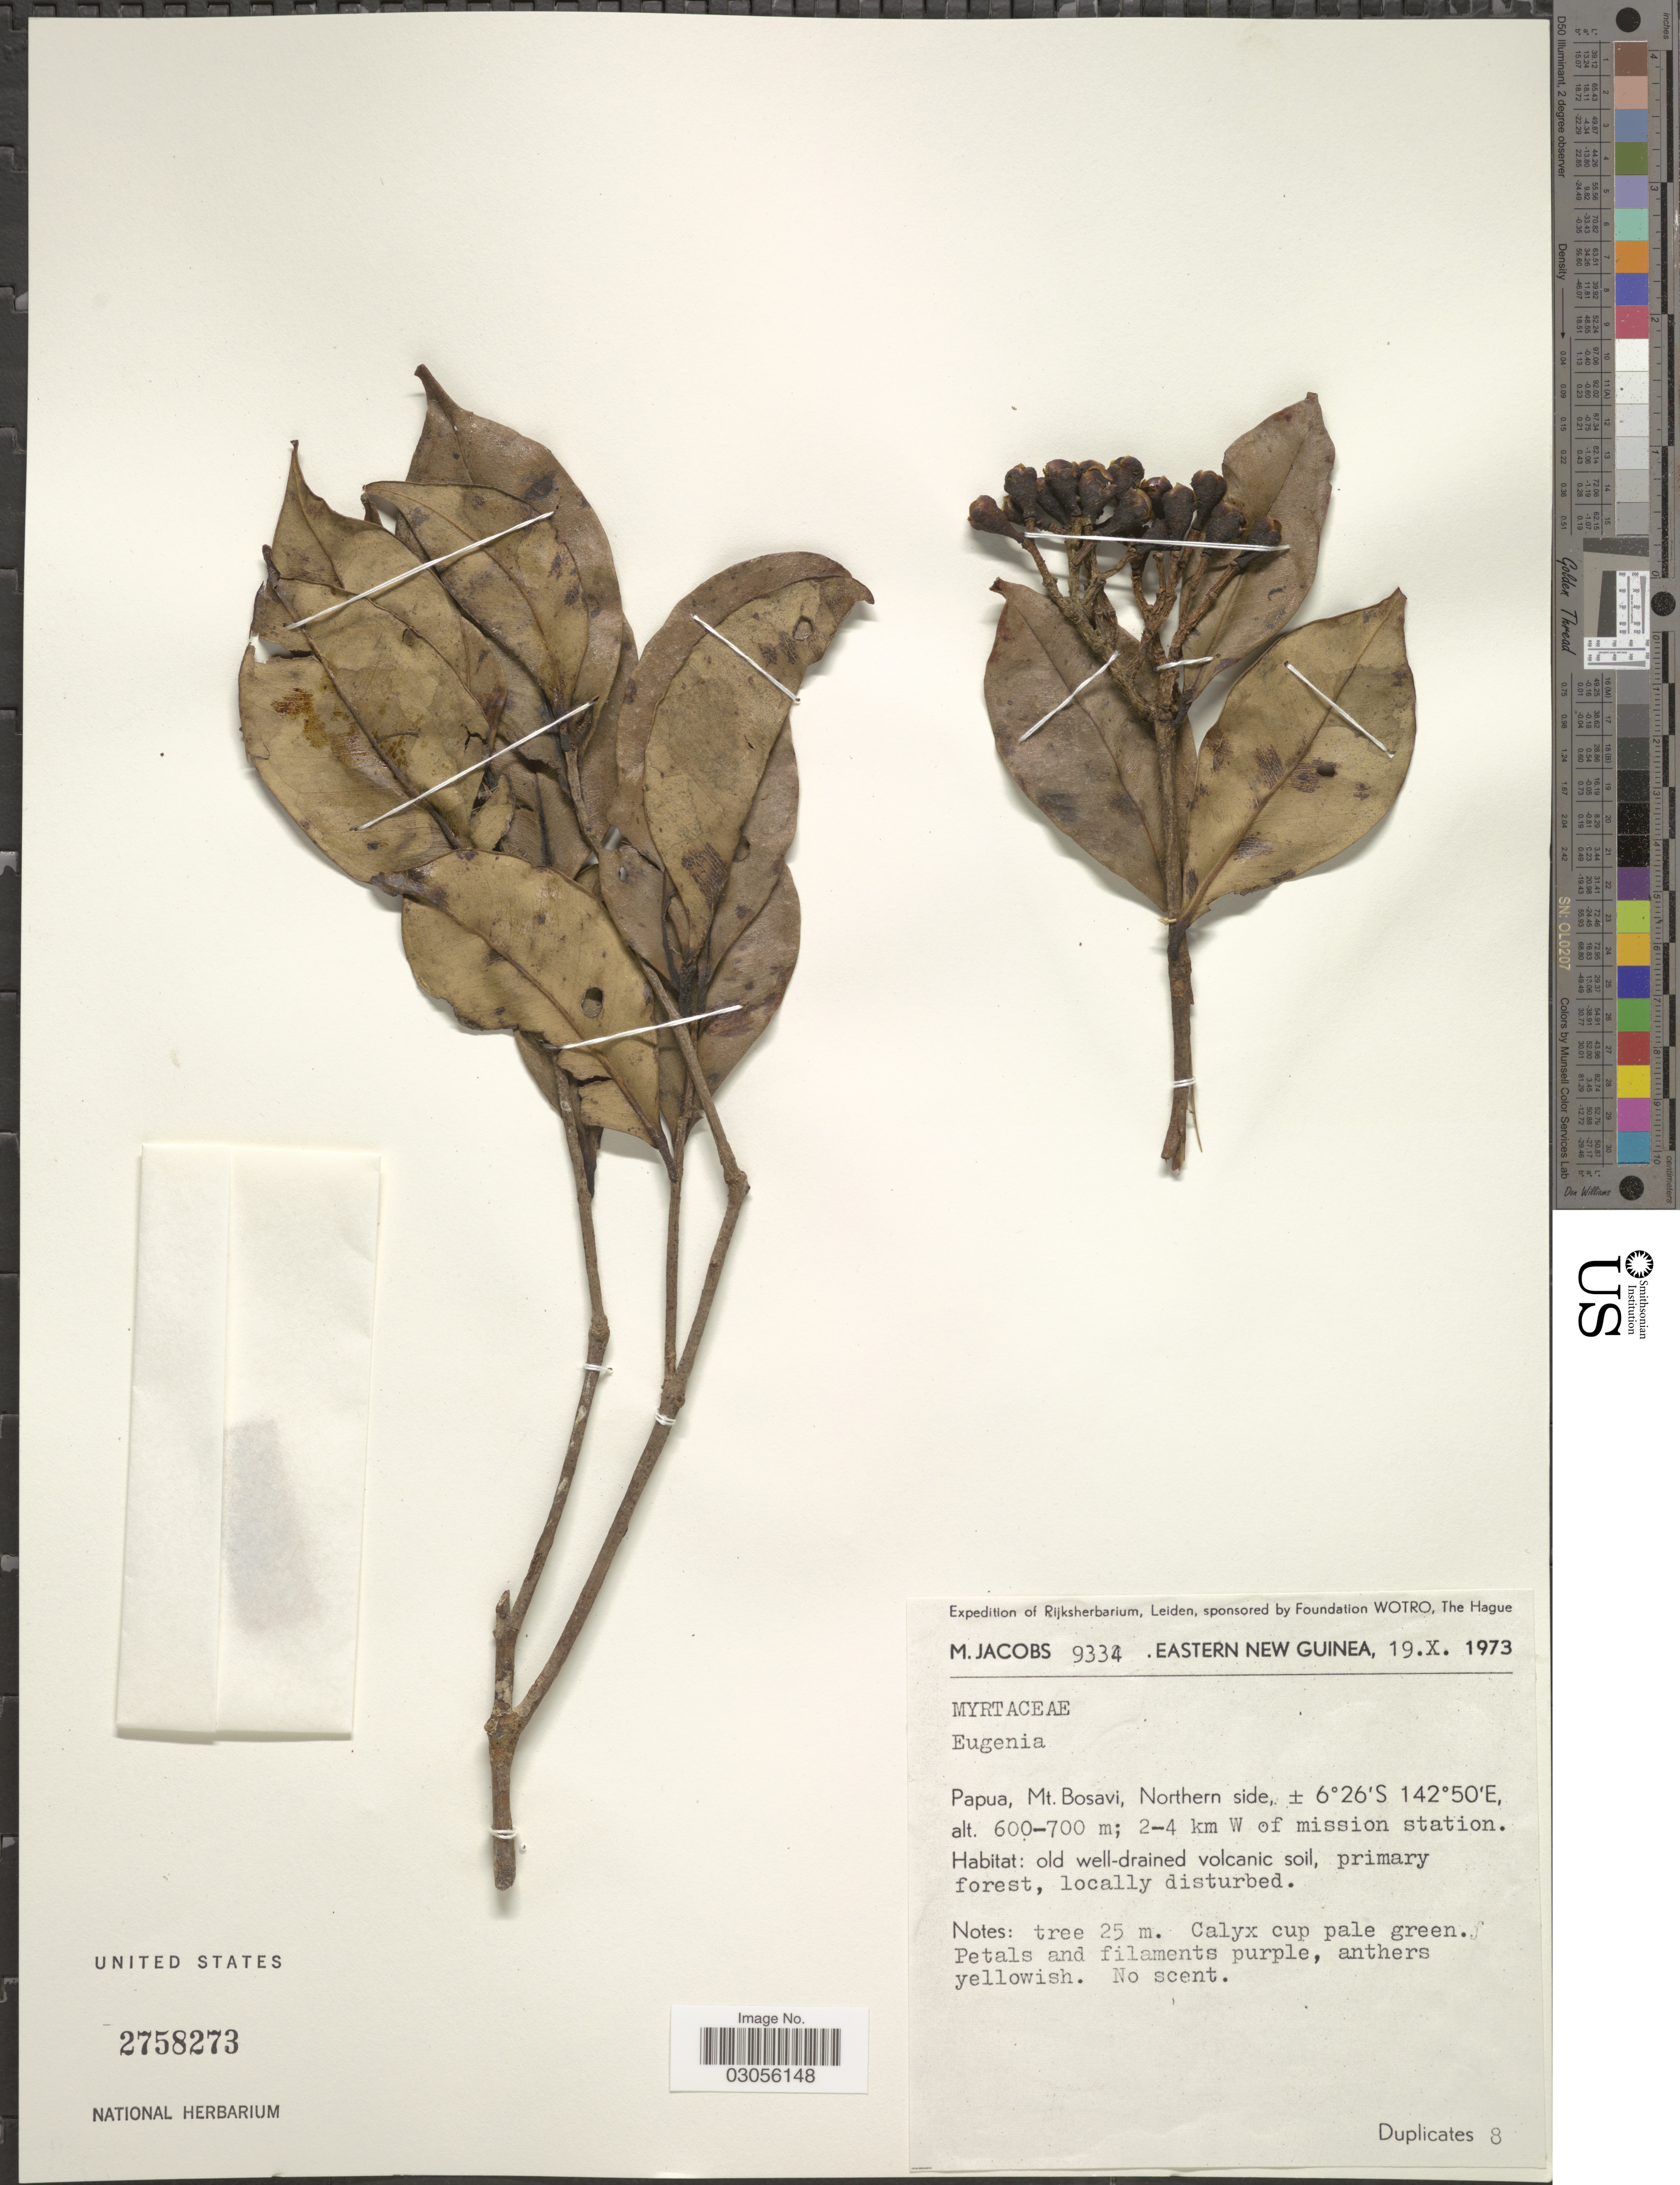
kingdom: Plantae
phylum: Tracheophyta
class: Magnoliopsida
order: Myrtales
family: Myrtaceae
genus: Syzygium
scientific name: Syzygium sp.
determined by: Strong, M. T., (US), Smithsonian Institution - National Museum of Natural History (UNITED STATES)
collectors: M. Jacobs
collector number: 9334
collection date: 1973-10-19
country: Papua New Guinea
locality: Eastern New Guinea. Papua, Mt. Bosavi, Northern side; 2-4 km W of mission station.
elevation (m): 600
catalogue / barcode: US 2758273